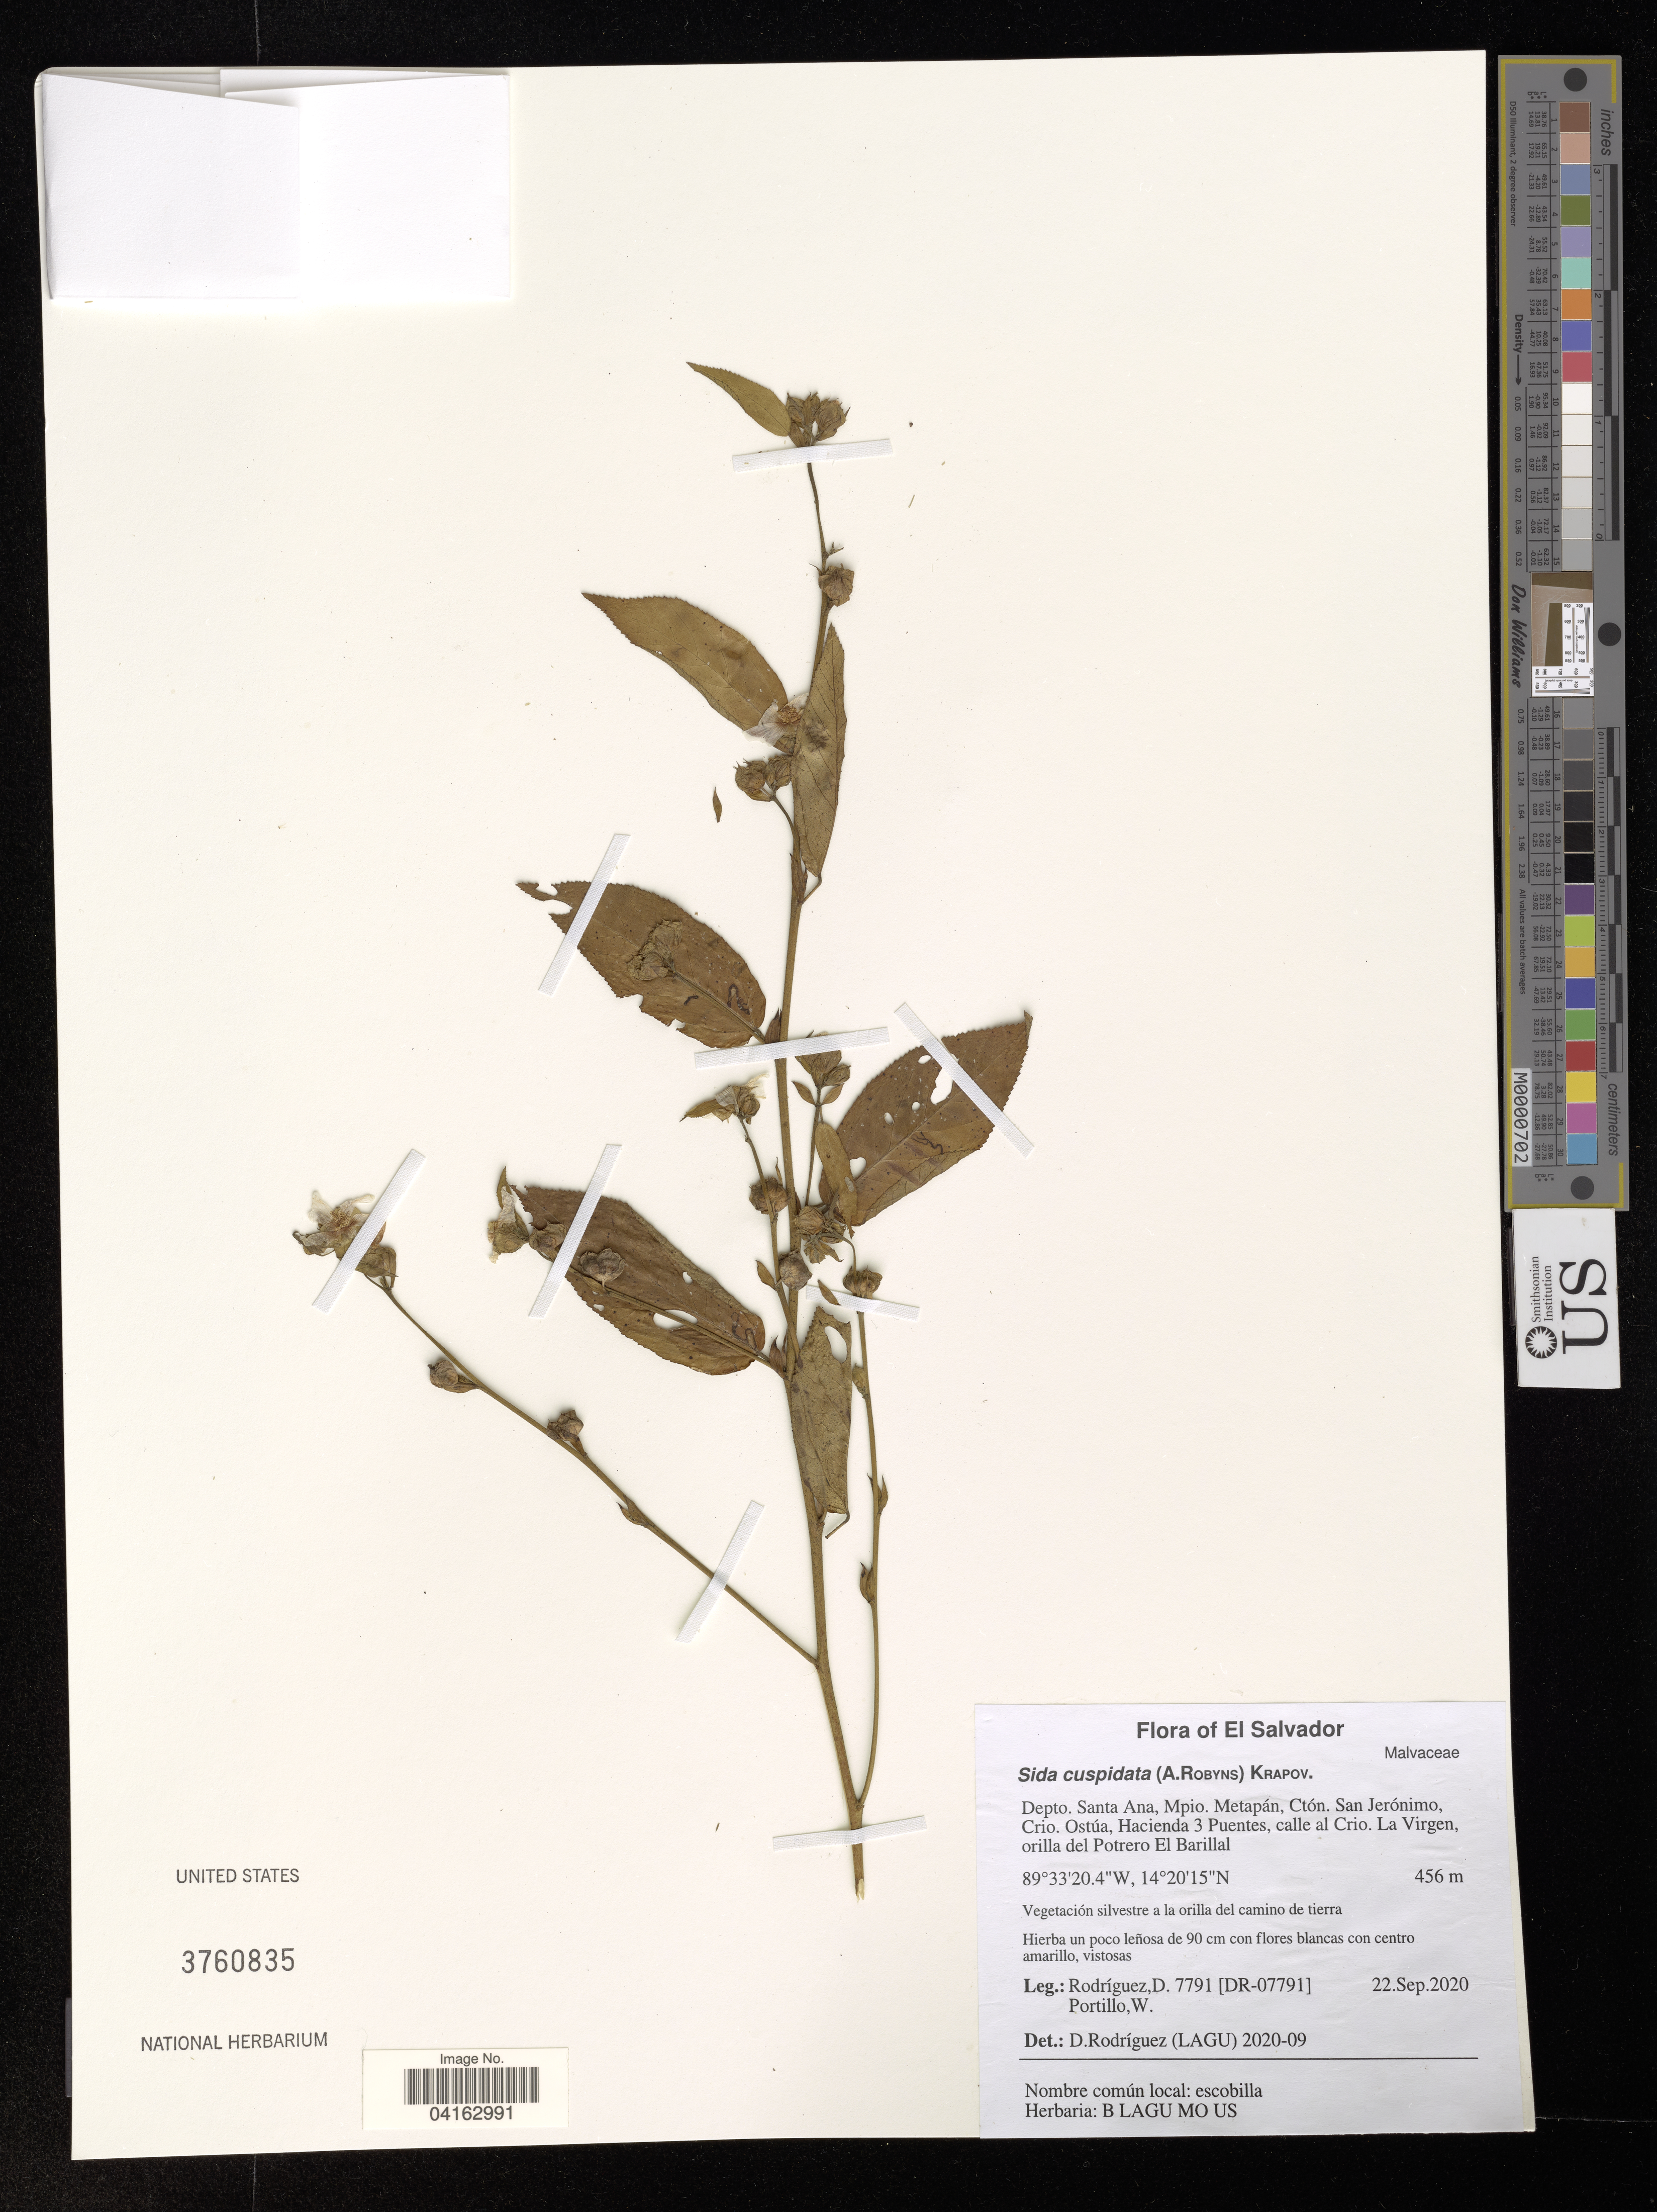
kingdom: Plantae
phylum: Tracheophyta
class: Magnoliopsida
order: Malvales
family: Malvaceae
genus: Sida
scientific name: Sida cuspidata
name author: (A. Robyns) Krapov.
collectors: D. Rodriguez & W. Portillo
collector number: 7791 / [DR-07791]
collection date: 2020-09-22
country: El Salvador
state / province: Santa Ana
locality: Depto. Santa Ana, Mpio. Metapán, Ctón. San Jerónimo, Crio. Ostúa, Hacienda 3 Puentes, calle al Crio. La Virgen, orilla del Potrero El Barillal.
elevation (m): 456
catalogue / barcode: US 3760835